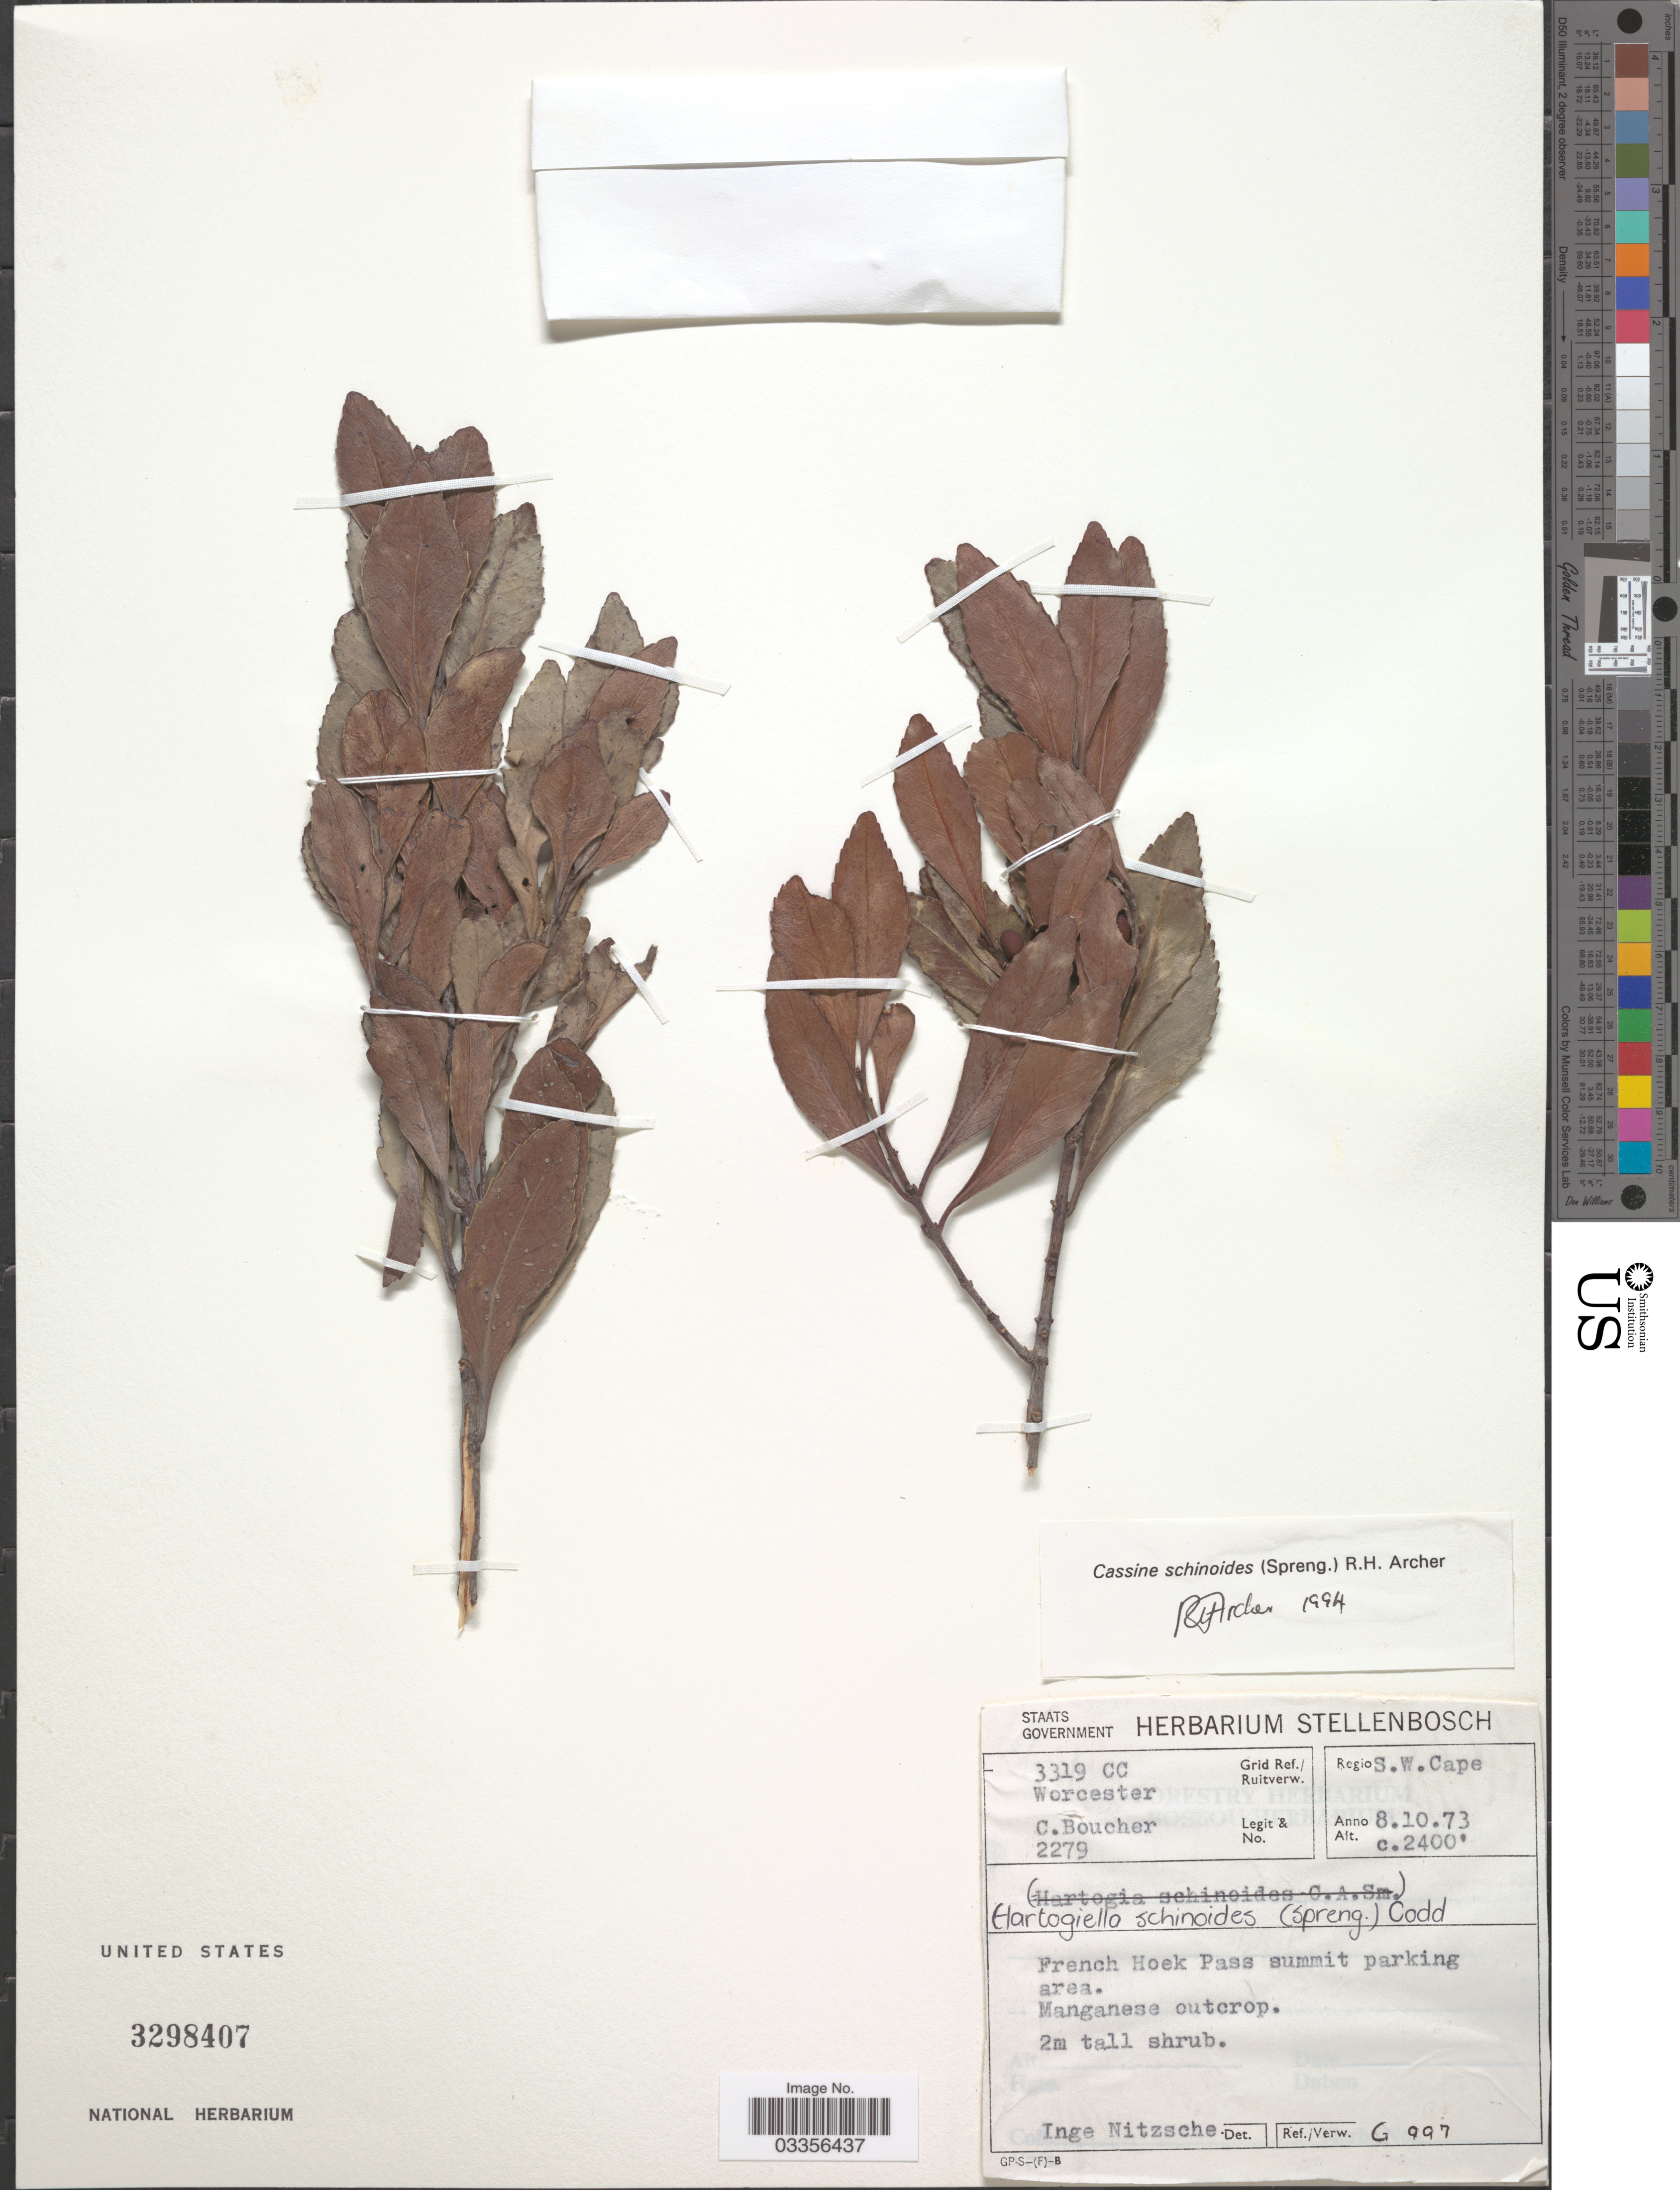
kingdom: Plantae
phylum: Tracheophyta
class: Magnoliopsida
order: Celastrales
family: Celastraceae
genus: Cassine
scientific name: Cassine schinoides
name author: (Spreng.) R.H. Archer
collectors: C. Boucher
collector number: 2279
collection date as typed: Transcribed d/m/y: 8/10/73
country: South Africa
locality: Regio S.W. Cape. Grid Ref./ Ruitverw. 3319 CC Worcester. French Hoek Pass summit parking area. Manganese outcrop.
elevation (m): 732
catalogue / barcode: US 3298407